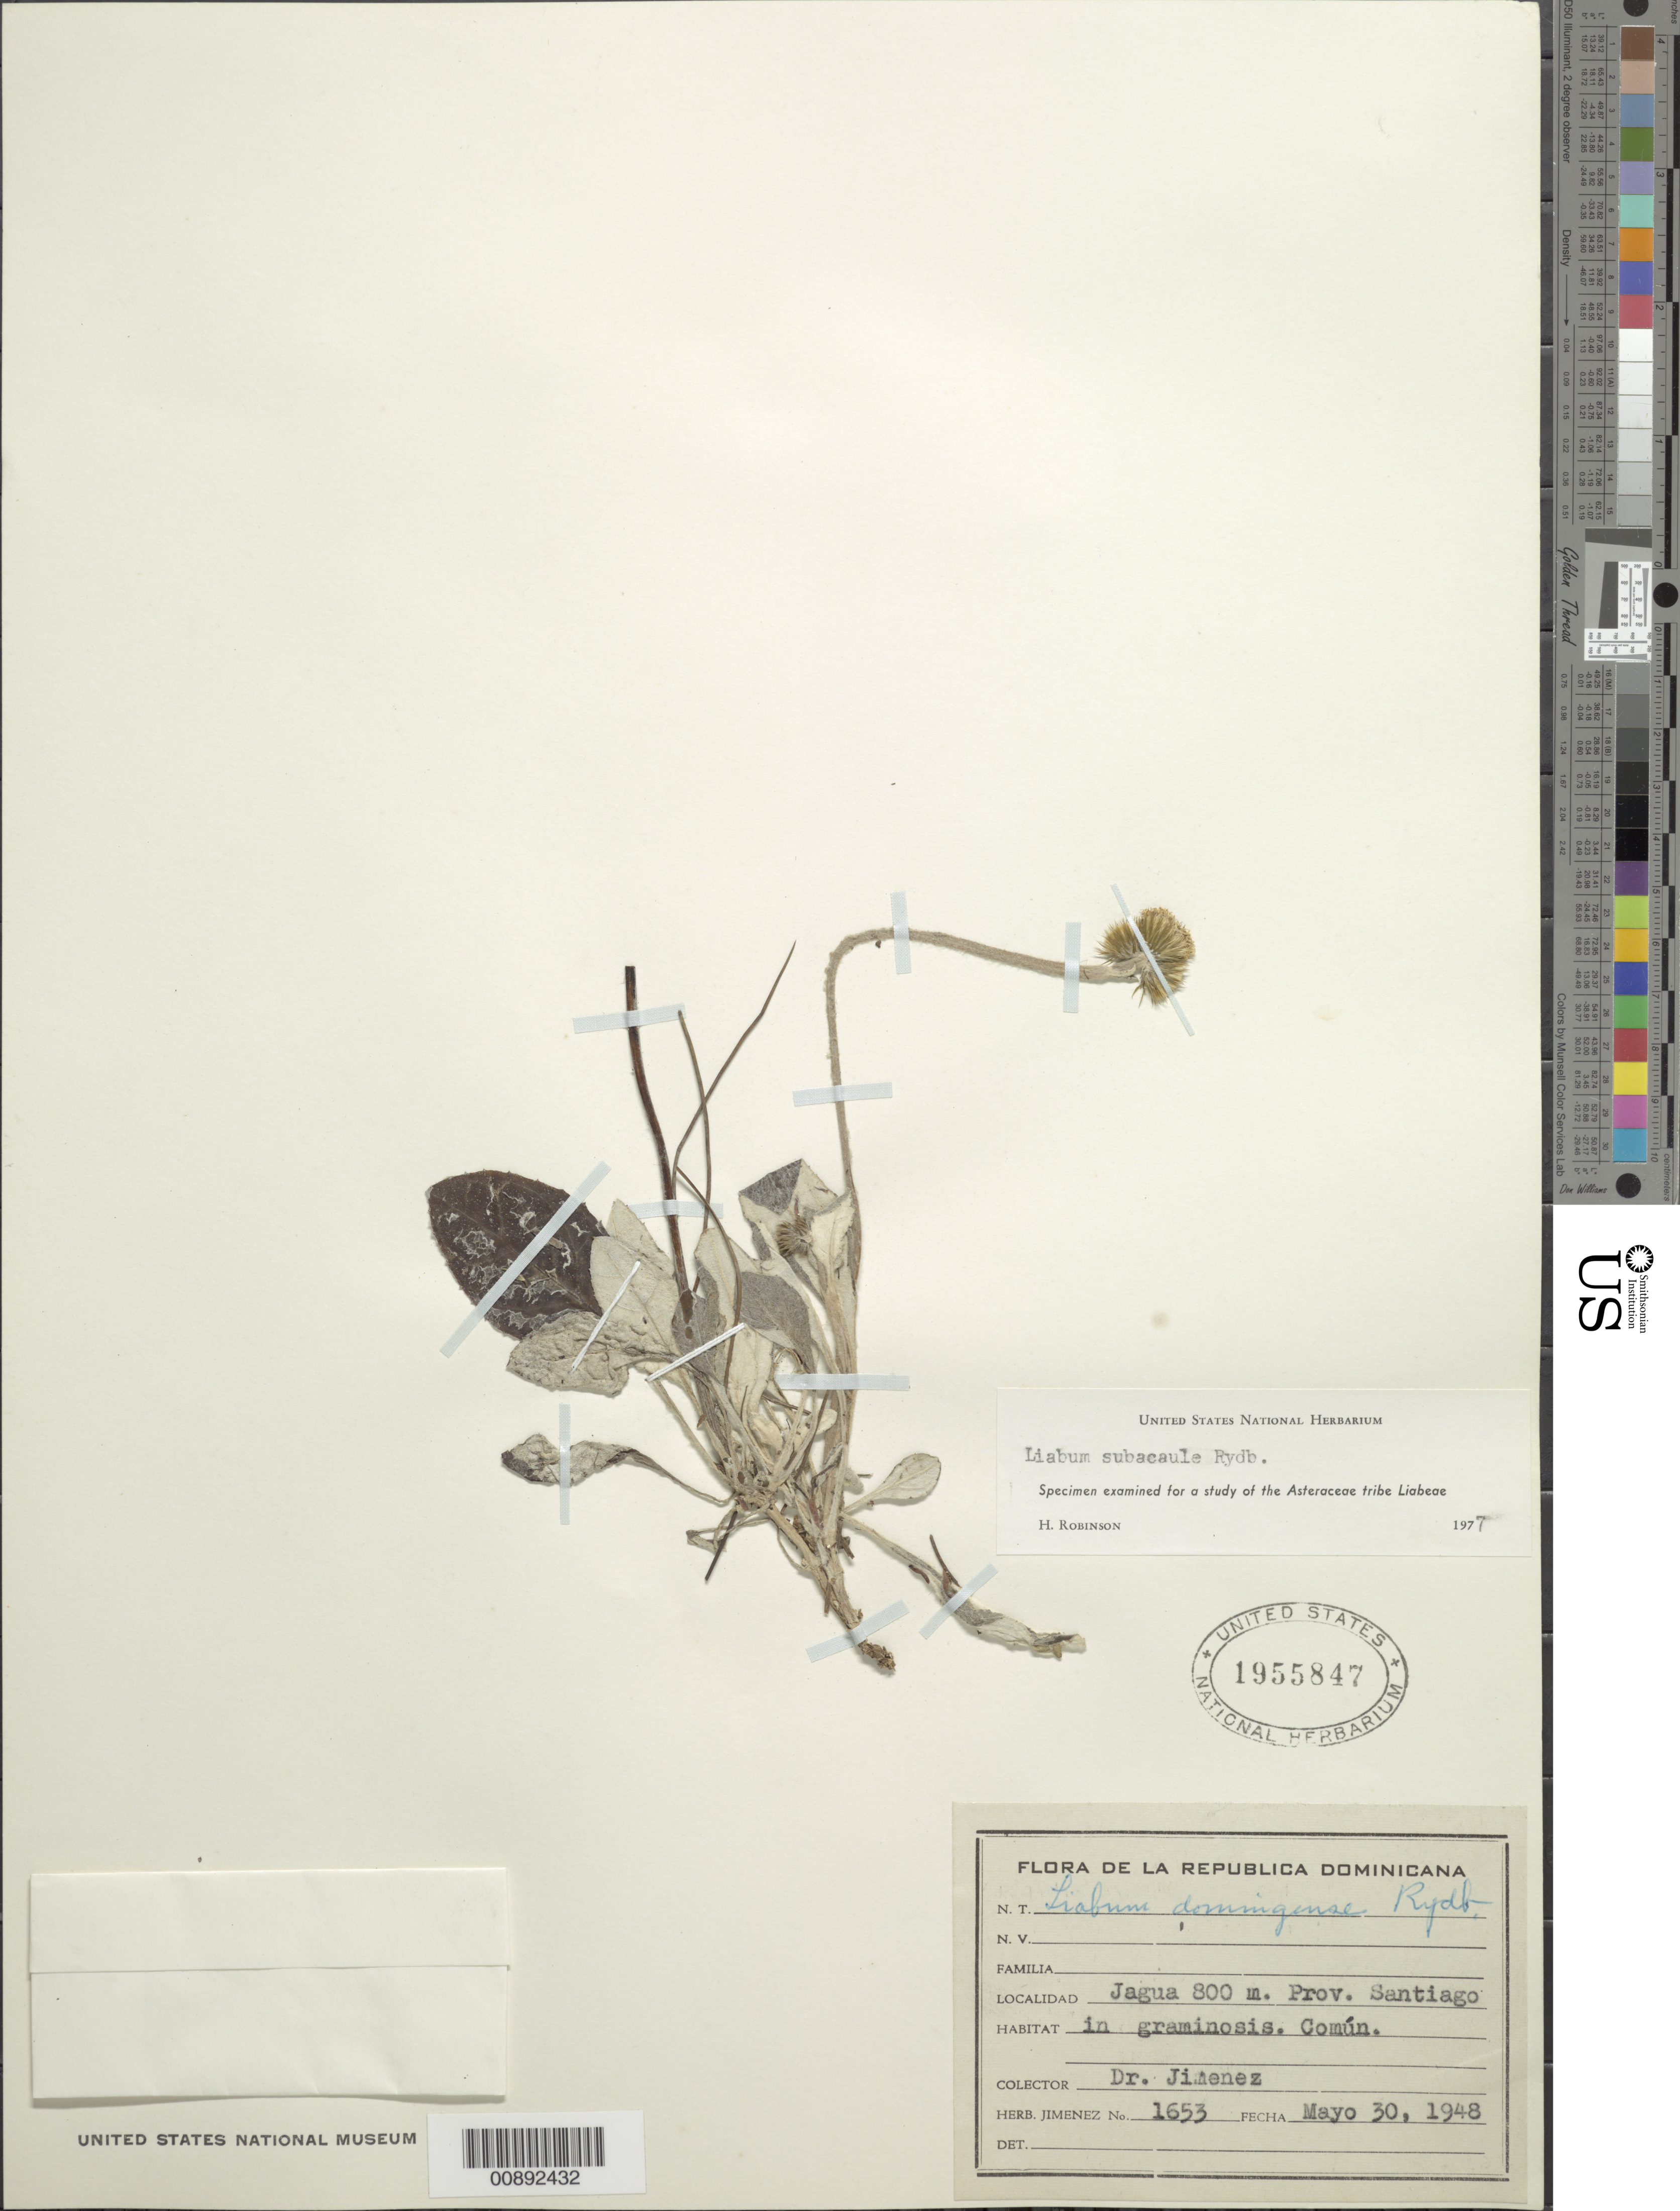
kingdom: Plantae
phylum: Tracheophyta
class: Magnoliopsida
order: Asterales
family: Asteraceae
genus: Liabum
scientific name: Liabum subacaule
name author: Rydb.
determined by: Robinson, Harold E., (US)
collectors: J. J. Jiménez Almonte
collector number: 1653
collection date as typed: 30 May 1948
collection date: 1948-05-30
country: Dominican Republic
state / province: Santiago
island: Hispaniola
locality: Jagua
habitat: In graminosis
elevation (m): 800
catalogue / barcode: US 1955847